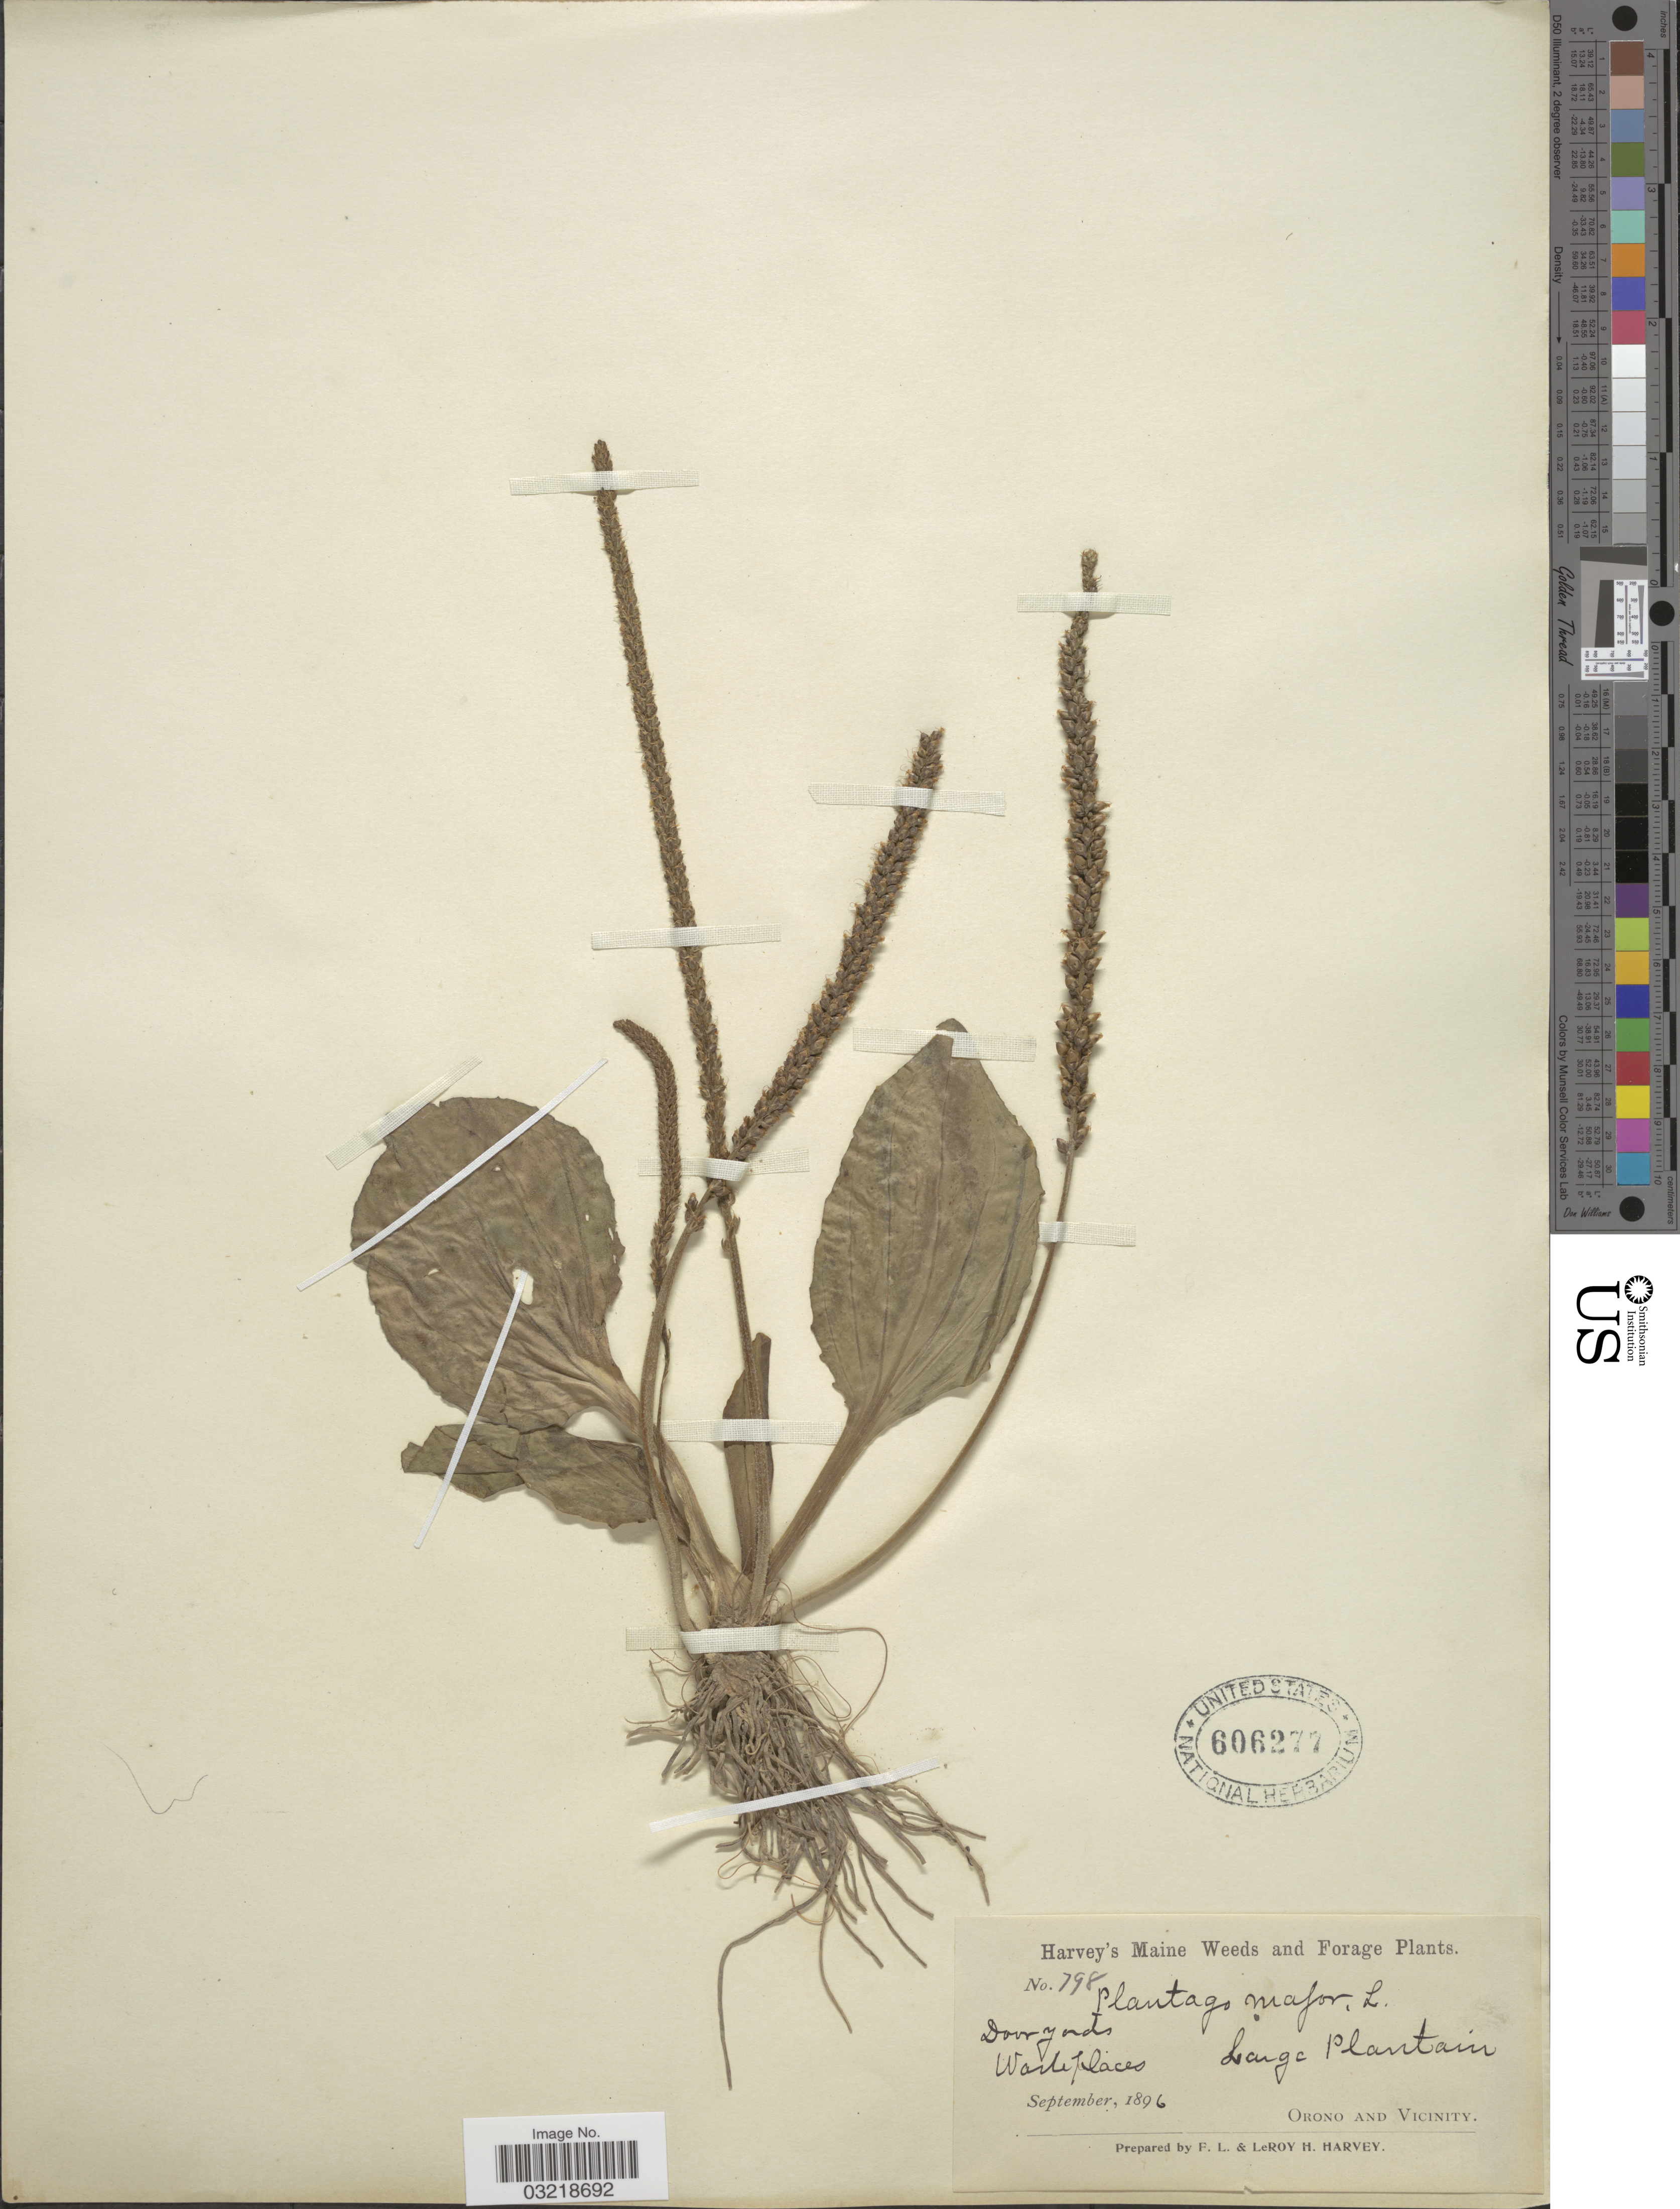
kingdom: Plantae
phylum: Tracheophyta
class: Magnoliopsida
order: Lamiales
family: Plantaginaceae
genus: Plantago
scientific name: Plantago major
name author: L.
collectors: -. Harvey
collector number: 798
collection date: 1896-09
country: United States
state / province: Maine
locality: Large Plantain. Orono and vicinity.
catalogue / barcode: US 606277